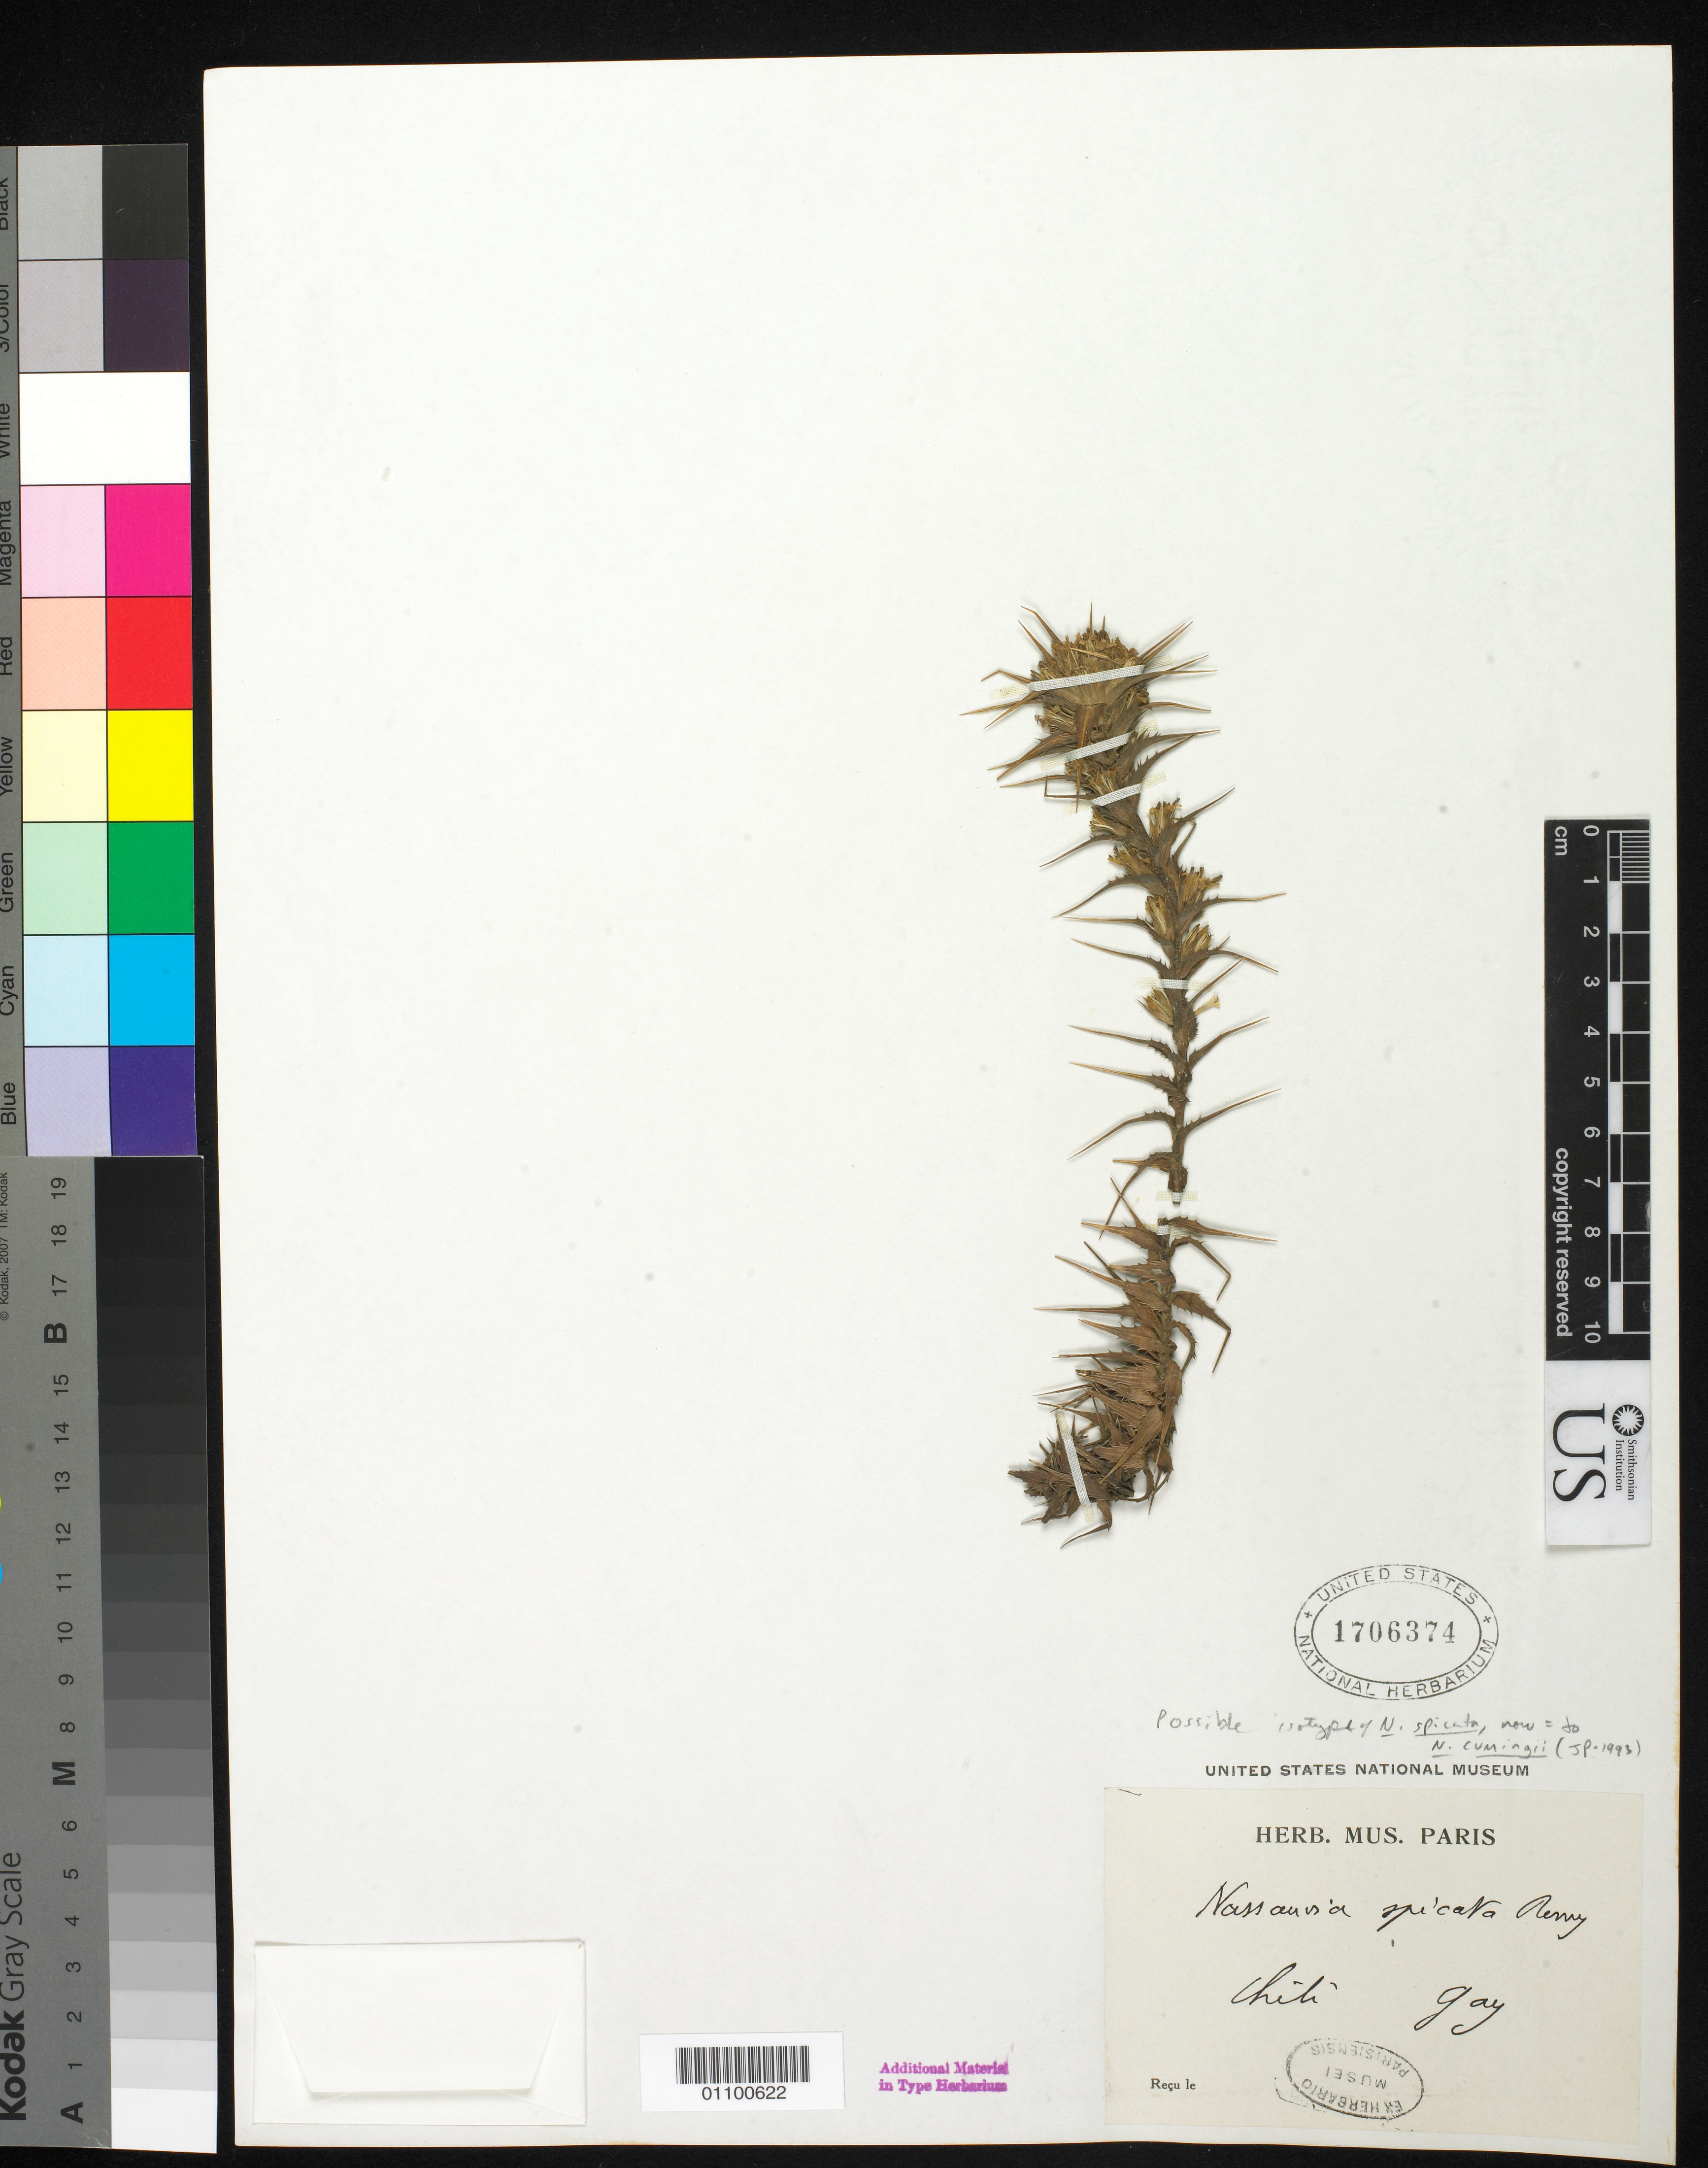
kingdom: Plantae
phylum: Tracheophyta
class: Magnoliopsida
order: Asterales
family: Asteraceae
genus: Nassauvia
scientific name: Nassauvia spicata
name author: J. Rémy in Gay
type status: Type Collection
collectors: D. Gay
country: Chile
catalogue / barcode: US 1706374